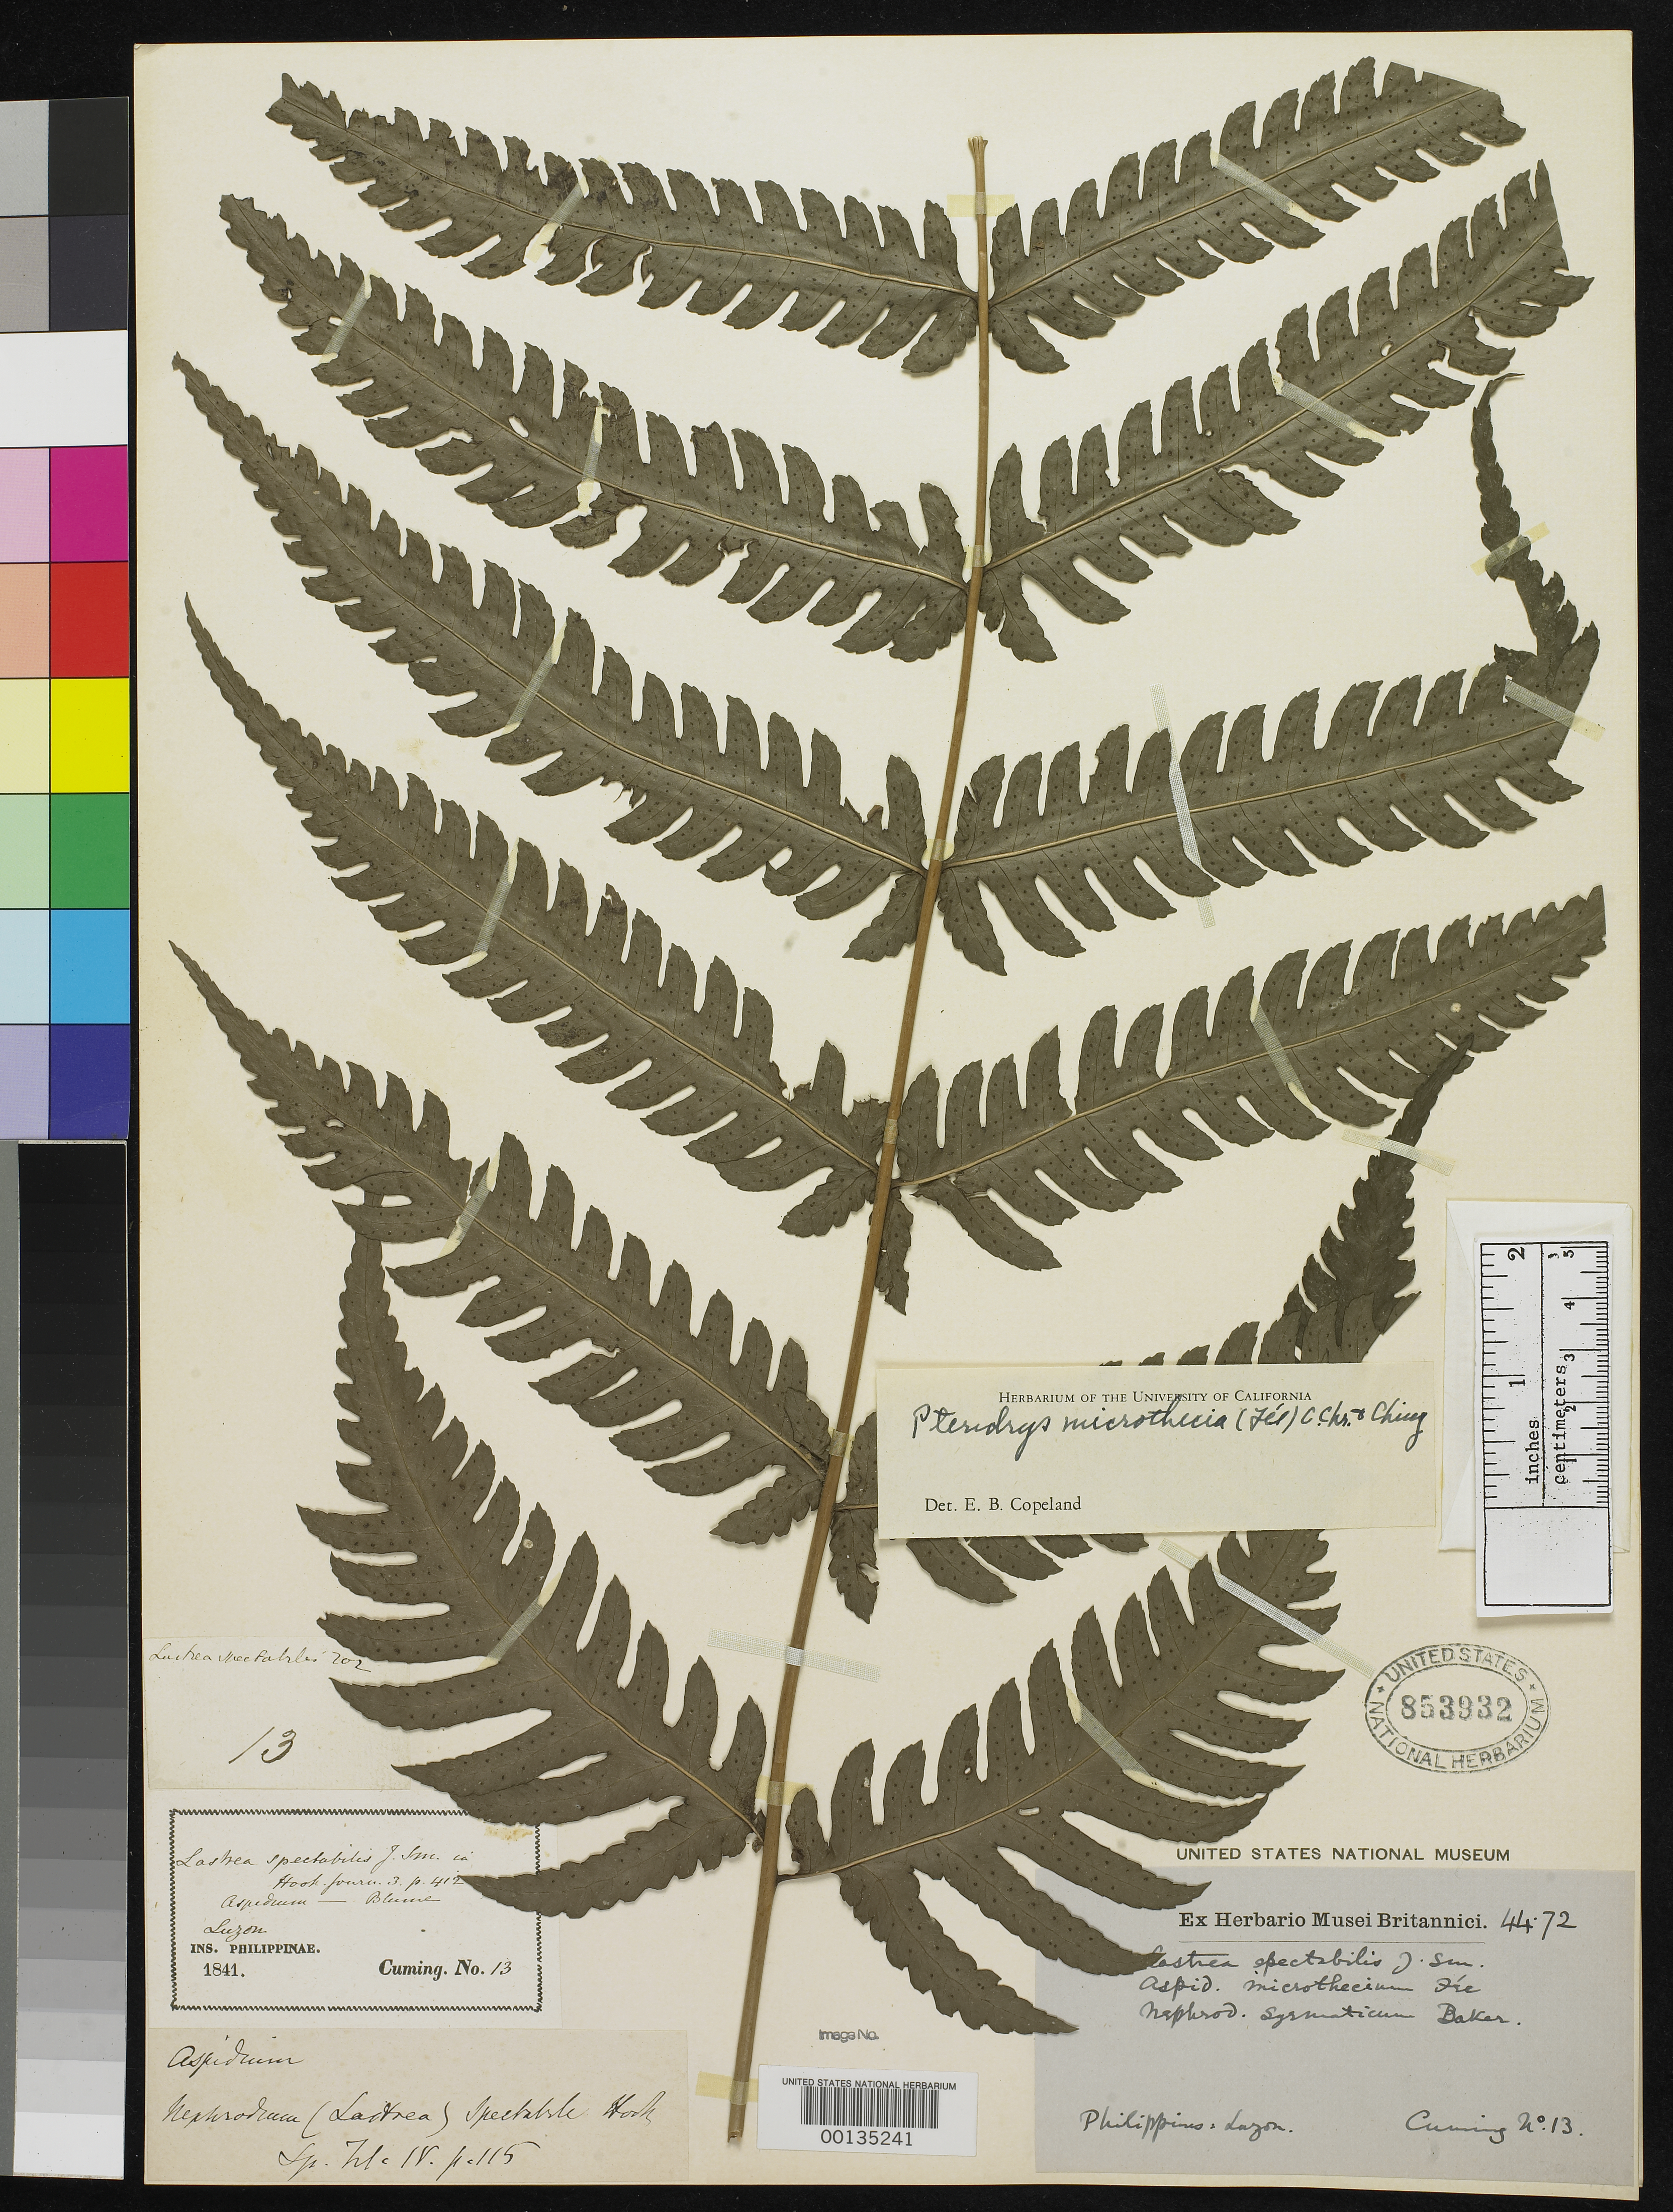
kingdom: Plantae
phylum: Tracheophyta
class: Polypodiopsida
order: Polypodiales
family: Tectariaceae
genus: Aspidium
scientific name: Aspidium microthecium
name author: Fée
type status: Type Collection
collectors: H. Cuming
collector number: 13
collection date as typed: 1841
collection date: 1841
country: Philippines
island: Luzon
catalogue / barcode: US 853932